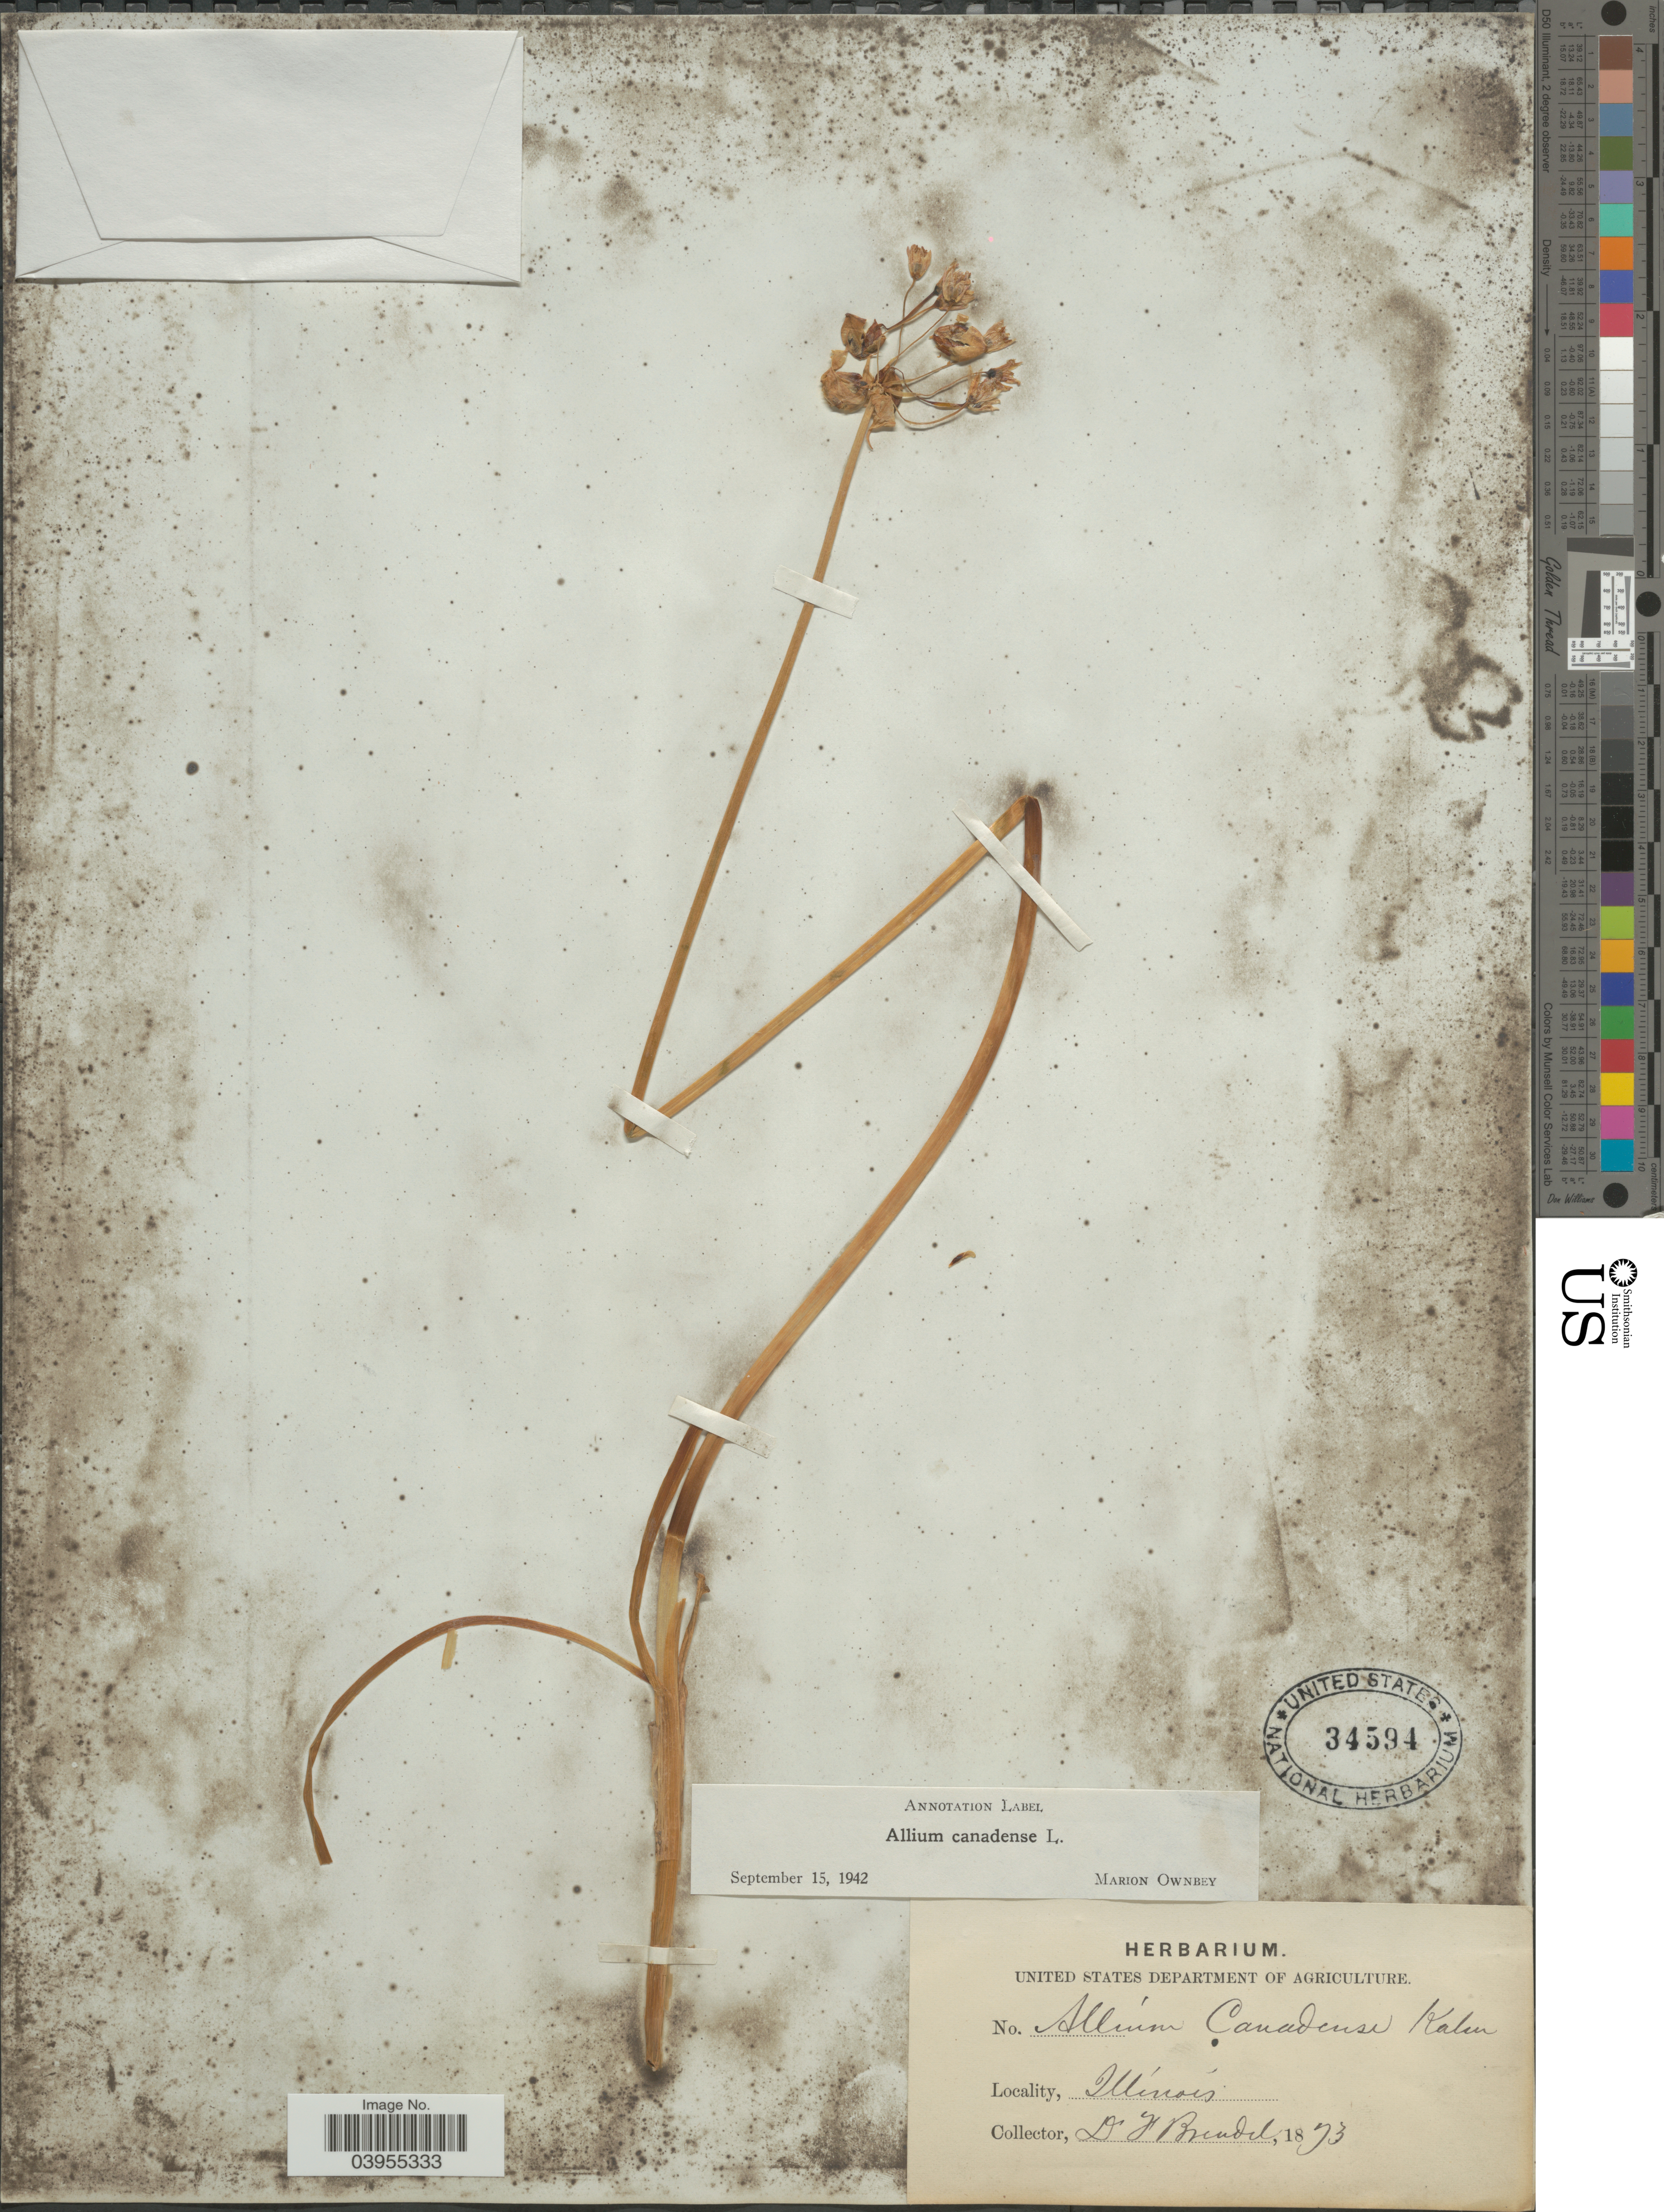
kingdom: Plantae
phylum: Tracheophyta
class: Liliopsida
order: Asparagales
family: Amaryllidaceae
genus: Allium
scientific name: Allium canadense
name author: L.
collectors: F. Brendel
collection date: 1873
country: United States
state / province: Illinois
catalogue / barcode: US 34594